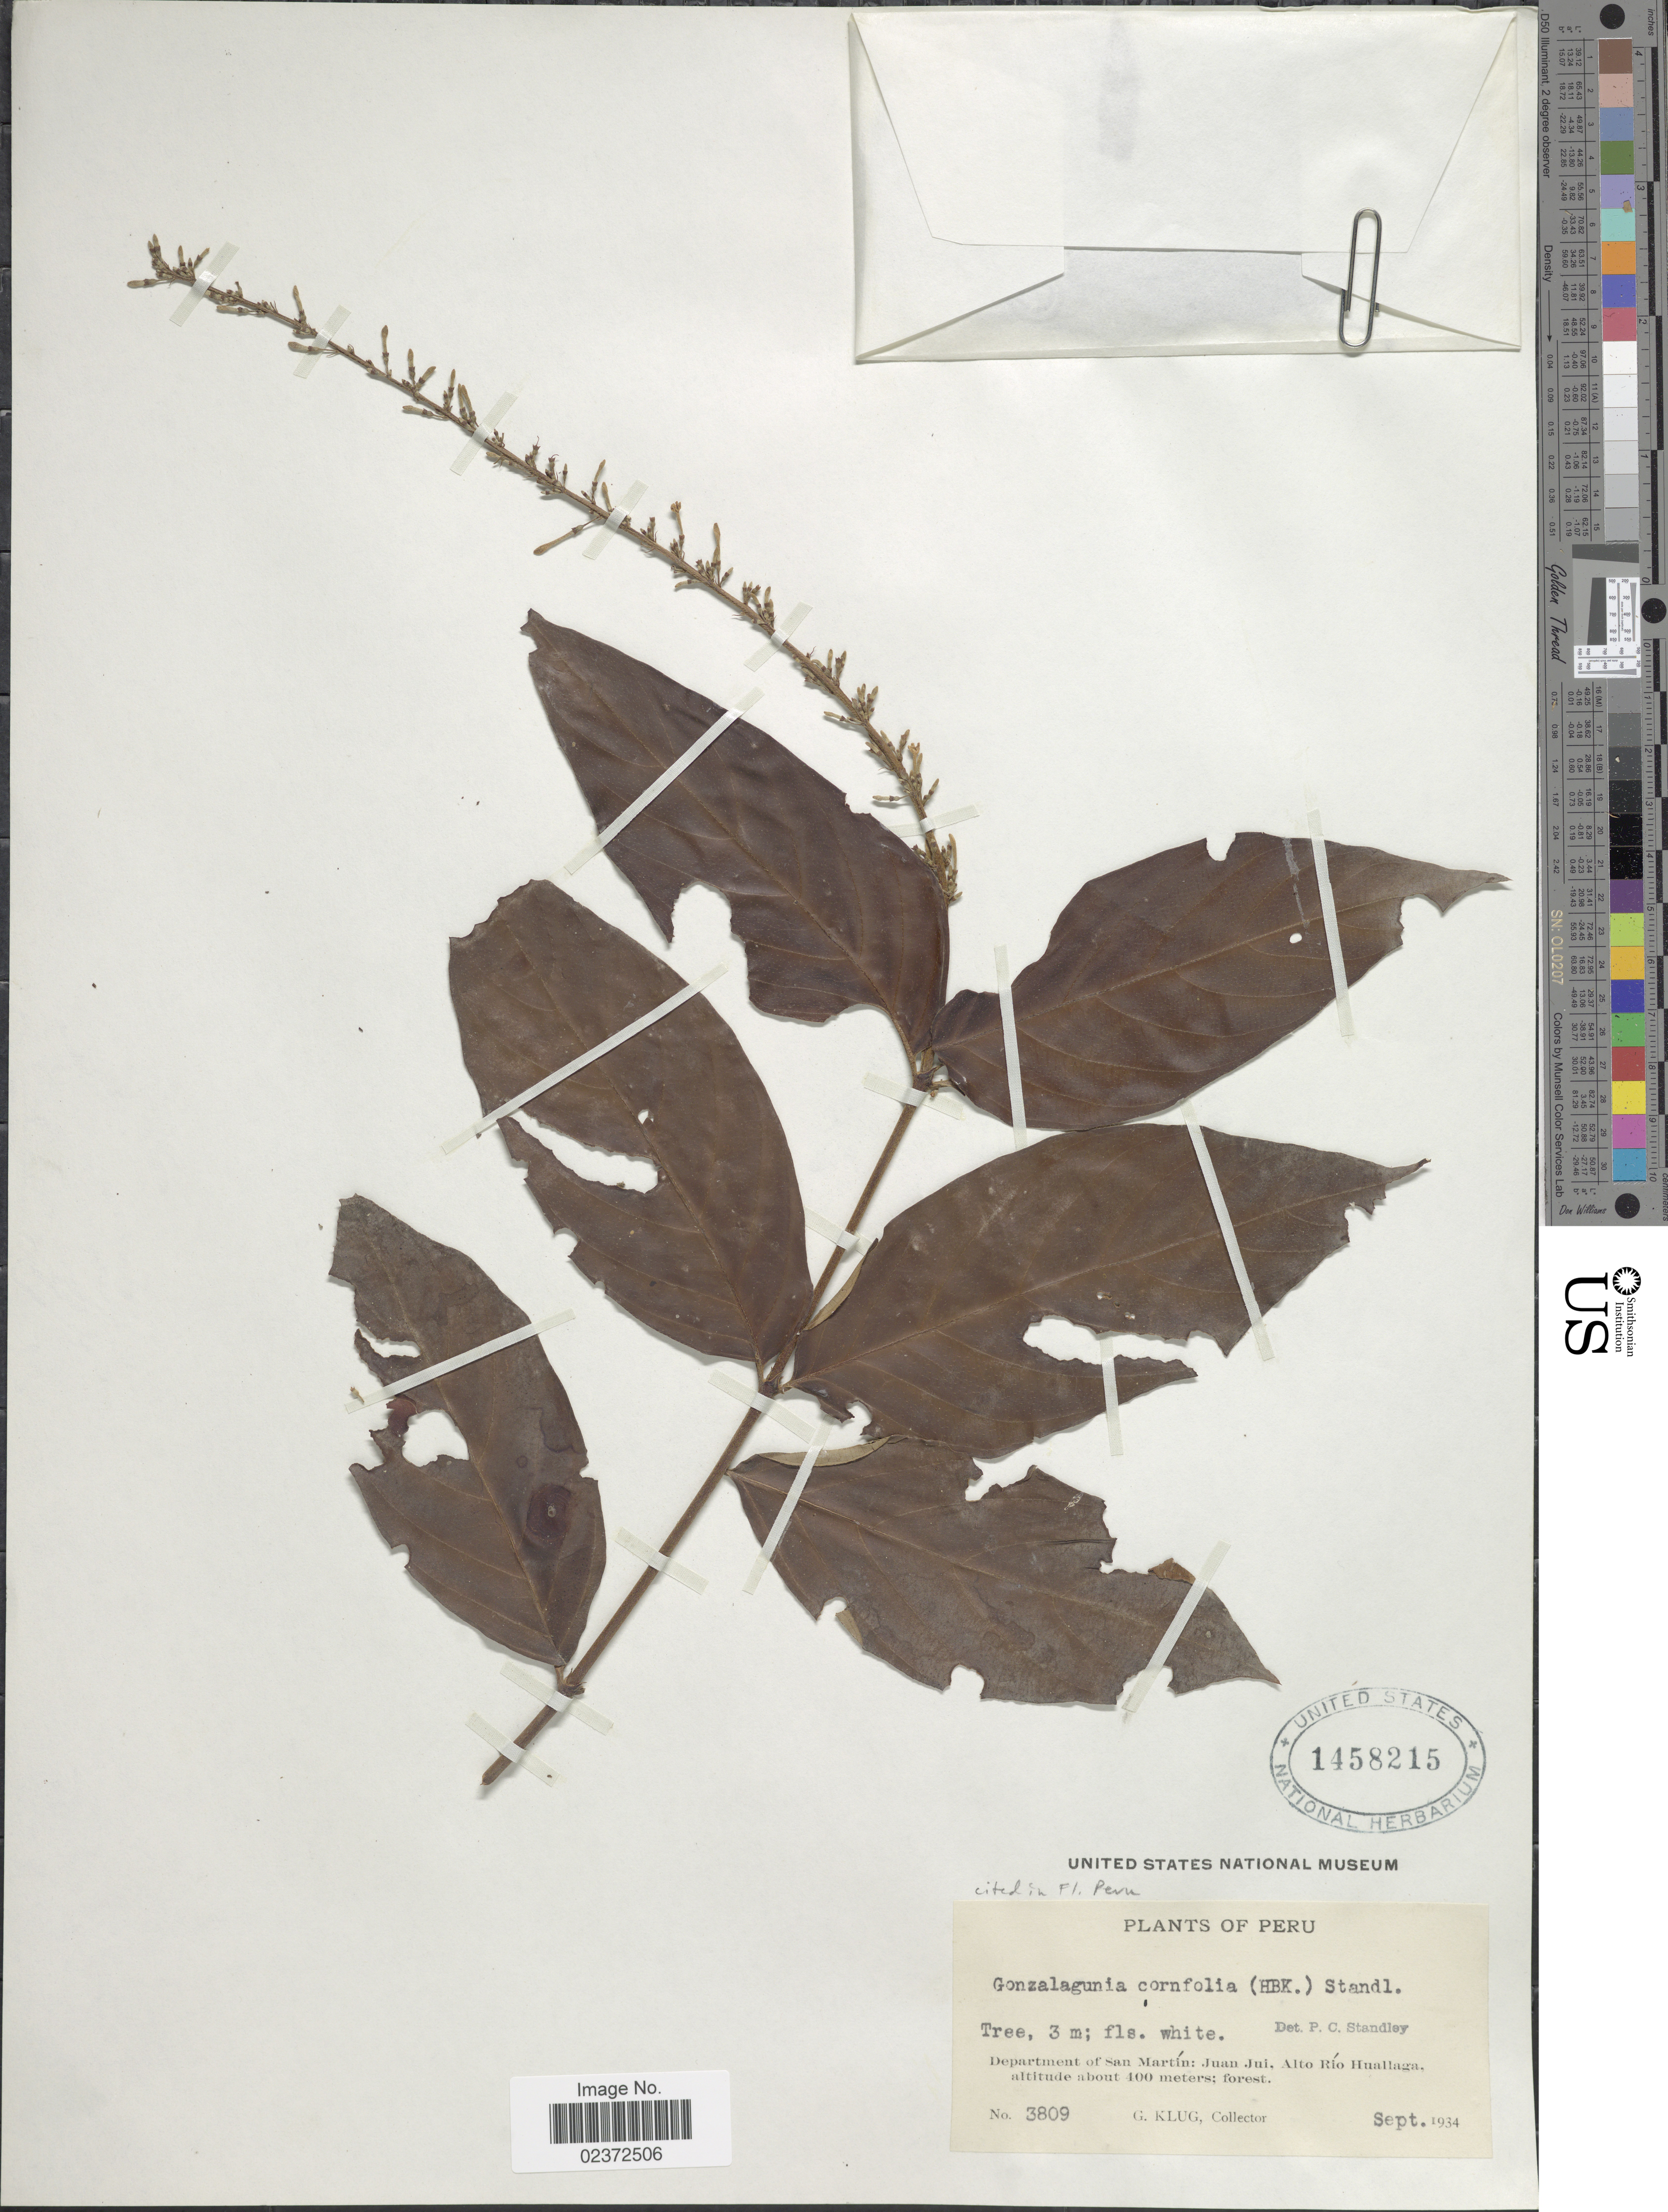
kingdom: Plantae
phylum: Tracheophyta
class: Magnoliopsida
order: Gentianales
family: Rubiaceae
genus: Gonzalagunia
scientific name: Gonzalagunia cornifolia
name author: (Kunth) Standl.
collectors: G. Klug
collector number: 3809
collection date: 1934-09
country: Peru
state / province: San Martín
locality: Department of San Martón: Juan Jui, Alto Río Huallaga; forest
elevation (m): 400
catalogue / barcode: US 1458215